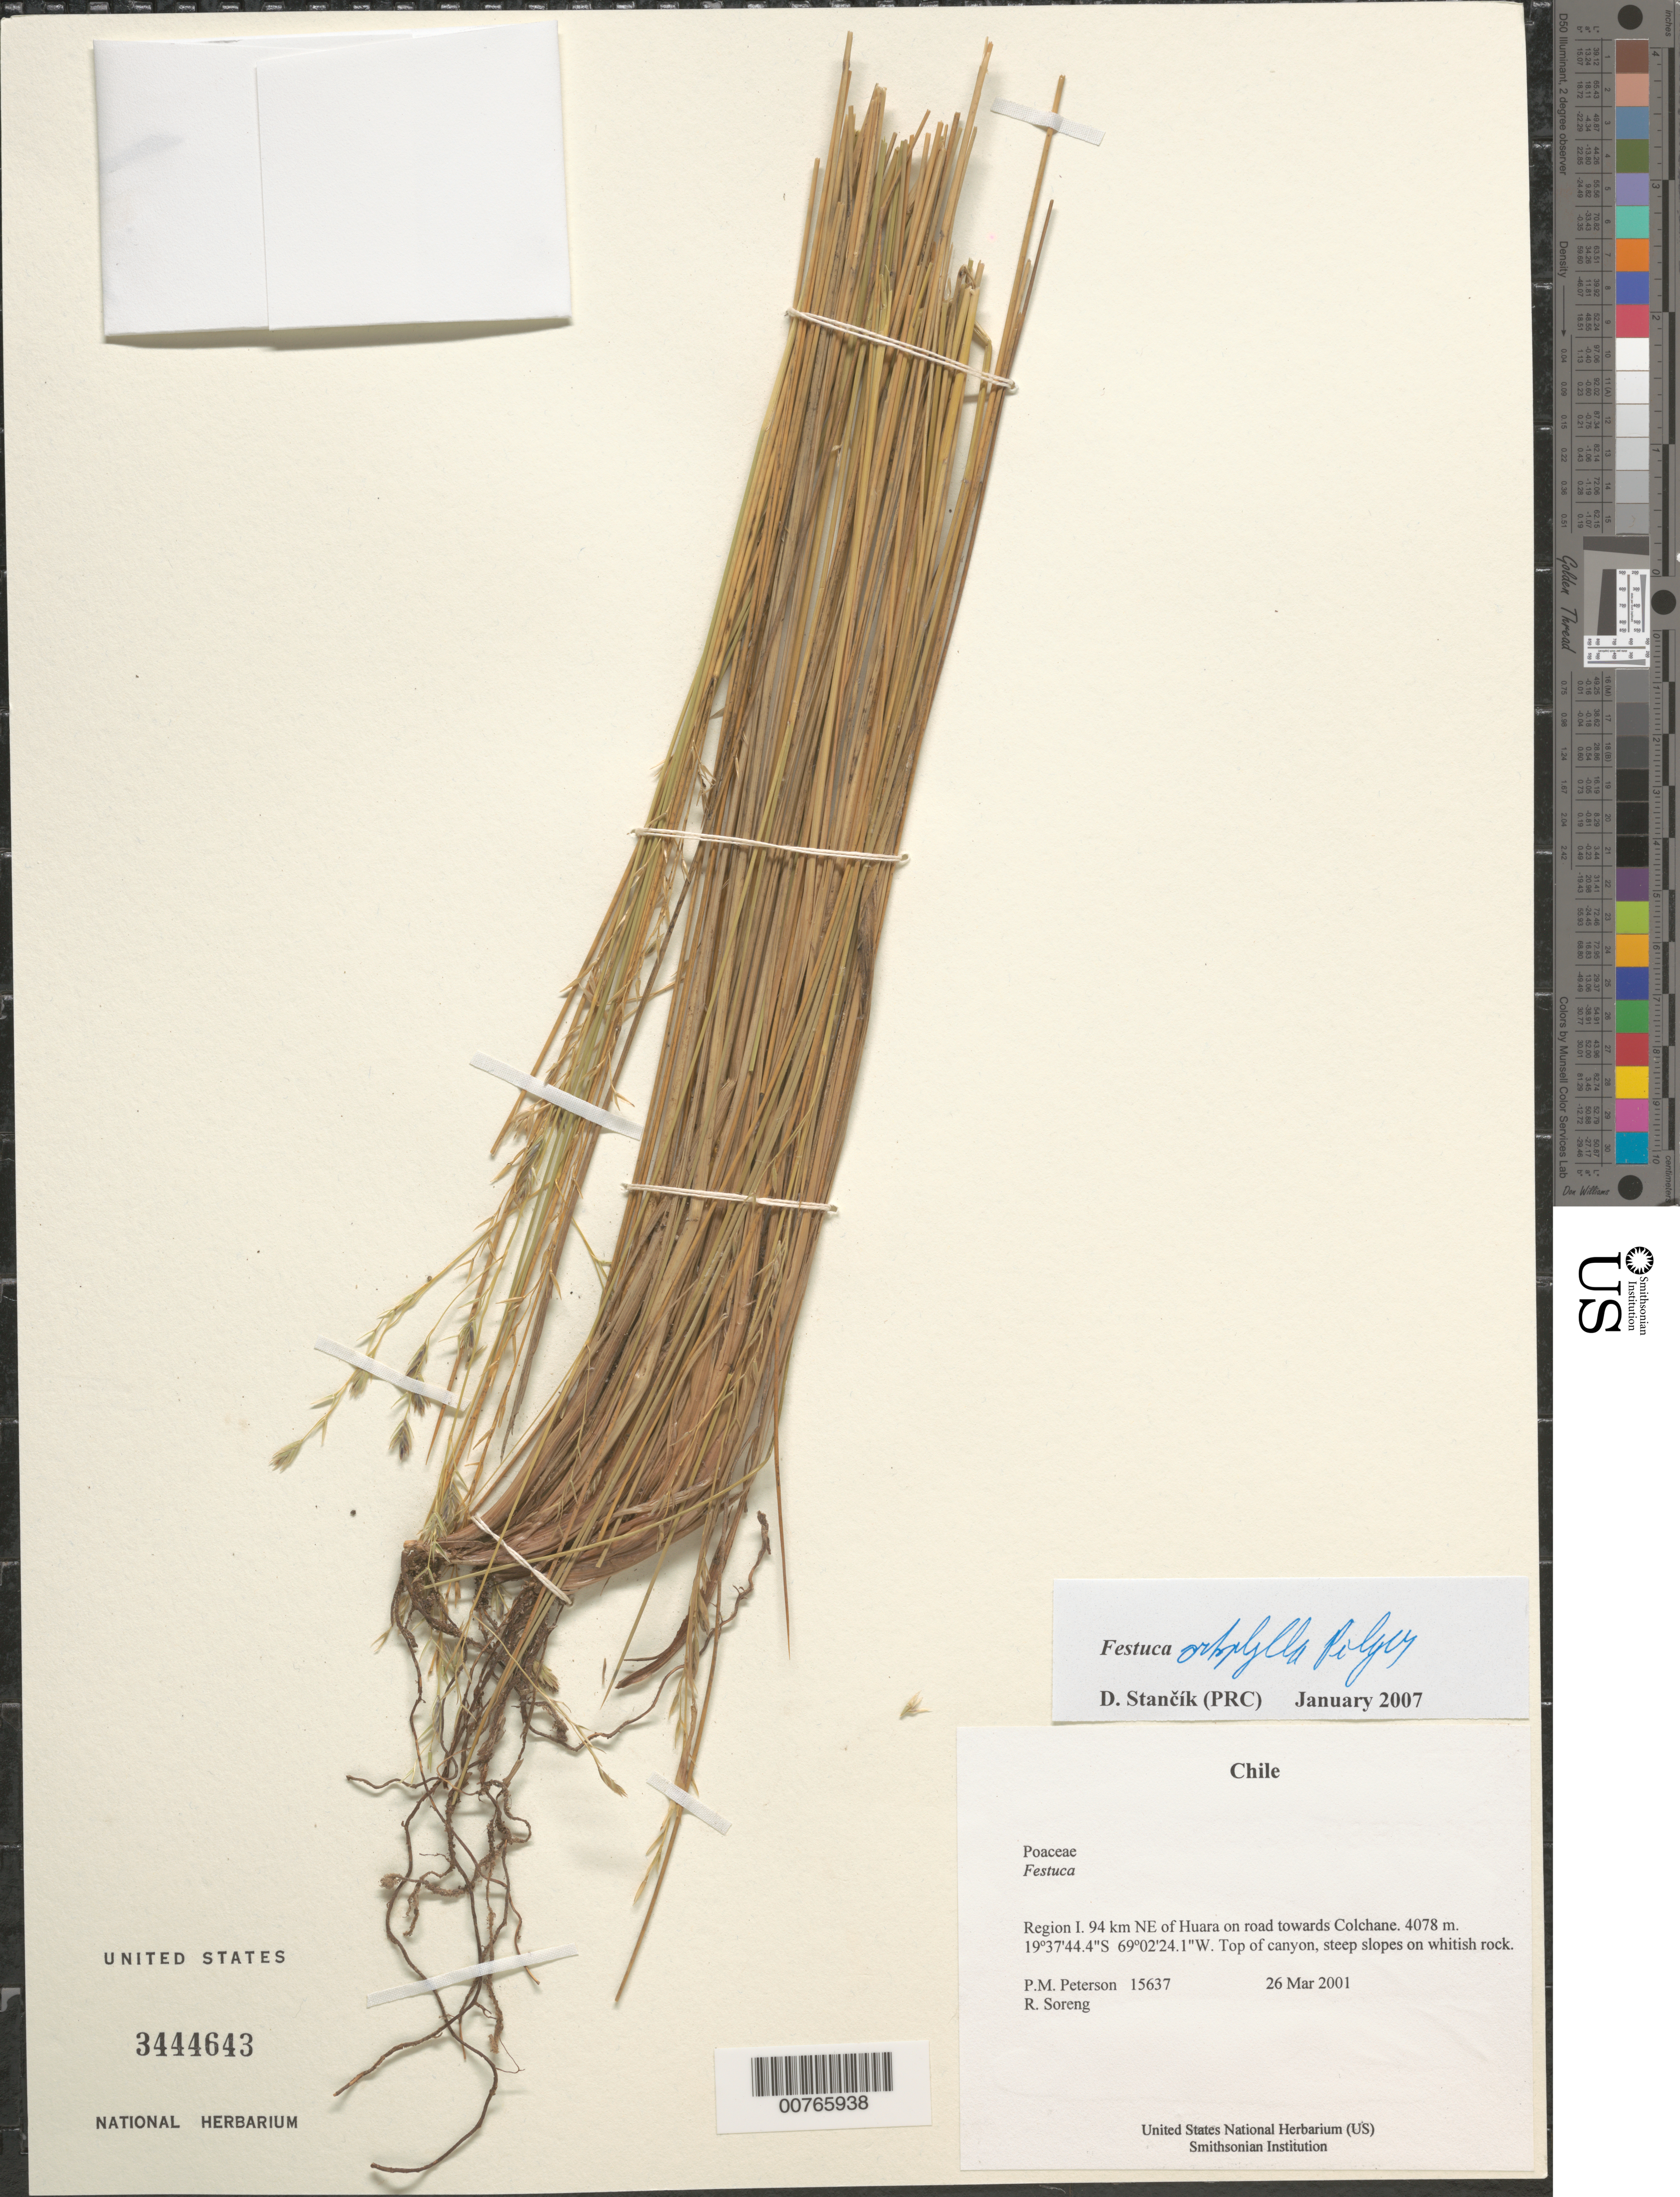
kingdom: Plantae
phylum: Tracheophyta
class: Liliopsida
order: Poales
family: Poaceae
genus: Festuca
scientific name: Festuca orthophylla var. boliviana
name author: Pilg.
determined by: Stancik, D.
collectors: P. M. Peterson & R. J. Soreng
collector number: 15637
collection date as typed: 26 Mar 2001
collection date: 2001-03-26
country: Chile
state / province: Tarapacá (I)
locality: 94 km NE of Huara on road towards Colchane.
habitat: Top of canyon, steep slopes on whitish rock.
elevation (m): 4078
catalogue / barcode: US 3444643